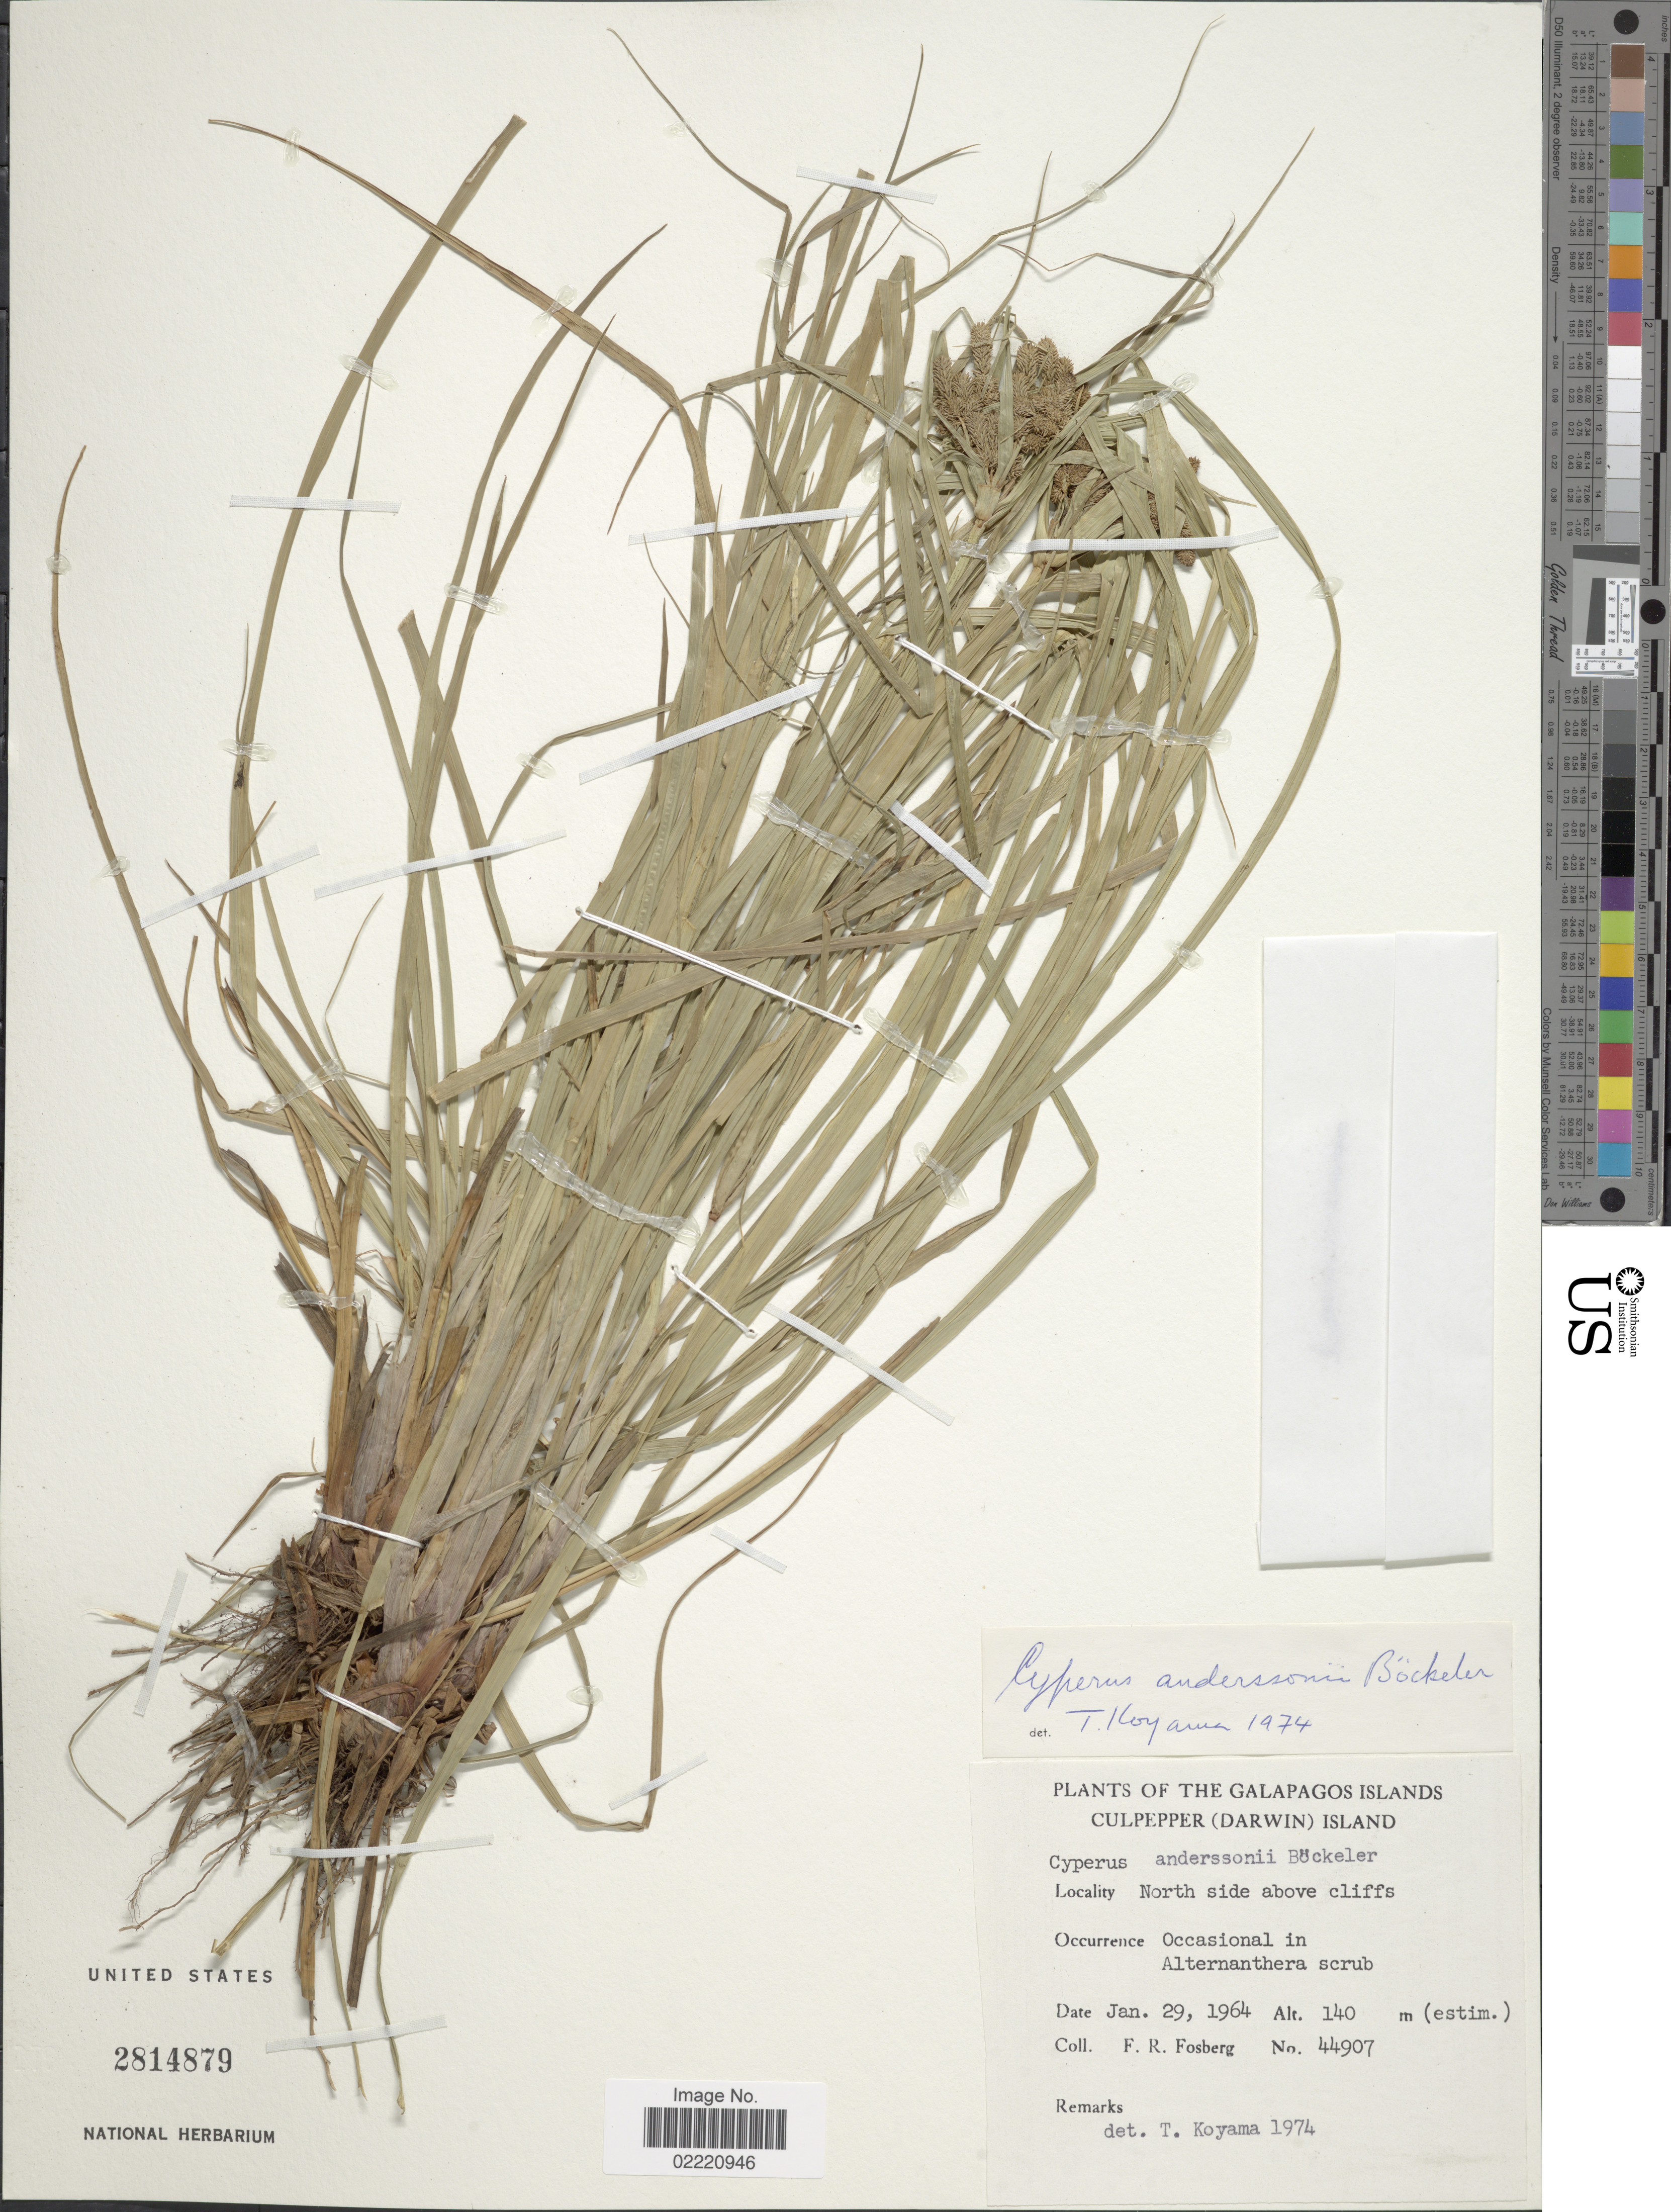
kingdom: Plantae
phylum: Tracheophyta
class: Liliopsida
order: Poales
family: Cyperaceae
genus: Cyperus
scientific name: Cyperus anderssonii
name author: Boeckeler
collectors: F. R. Fosberg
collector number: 44907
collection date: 1964-01-29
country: Ecuador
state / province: Colón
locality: The Galapagos Islands, Culpepper (Darwin) Island, north side above cliffs.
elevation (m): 140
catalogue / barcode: US 2814879